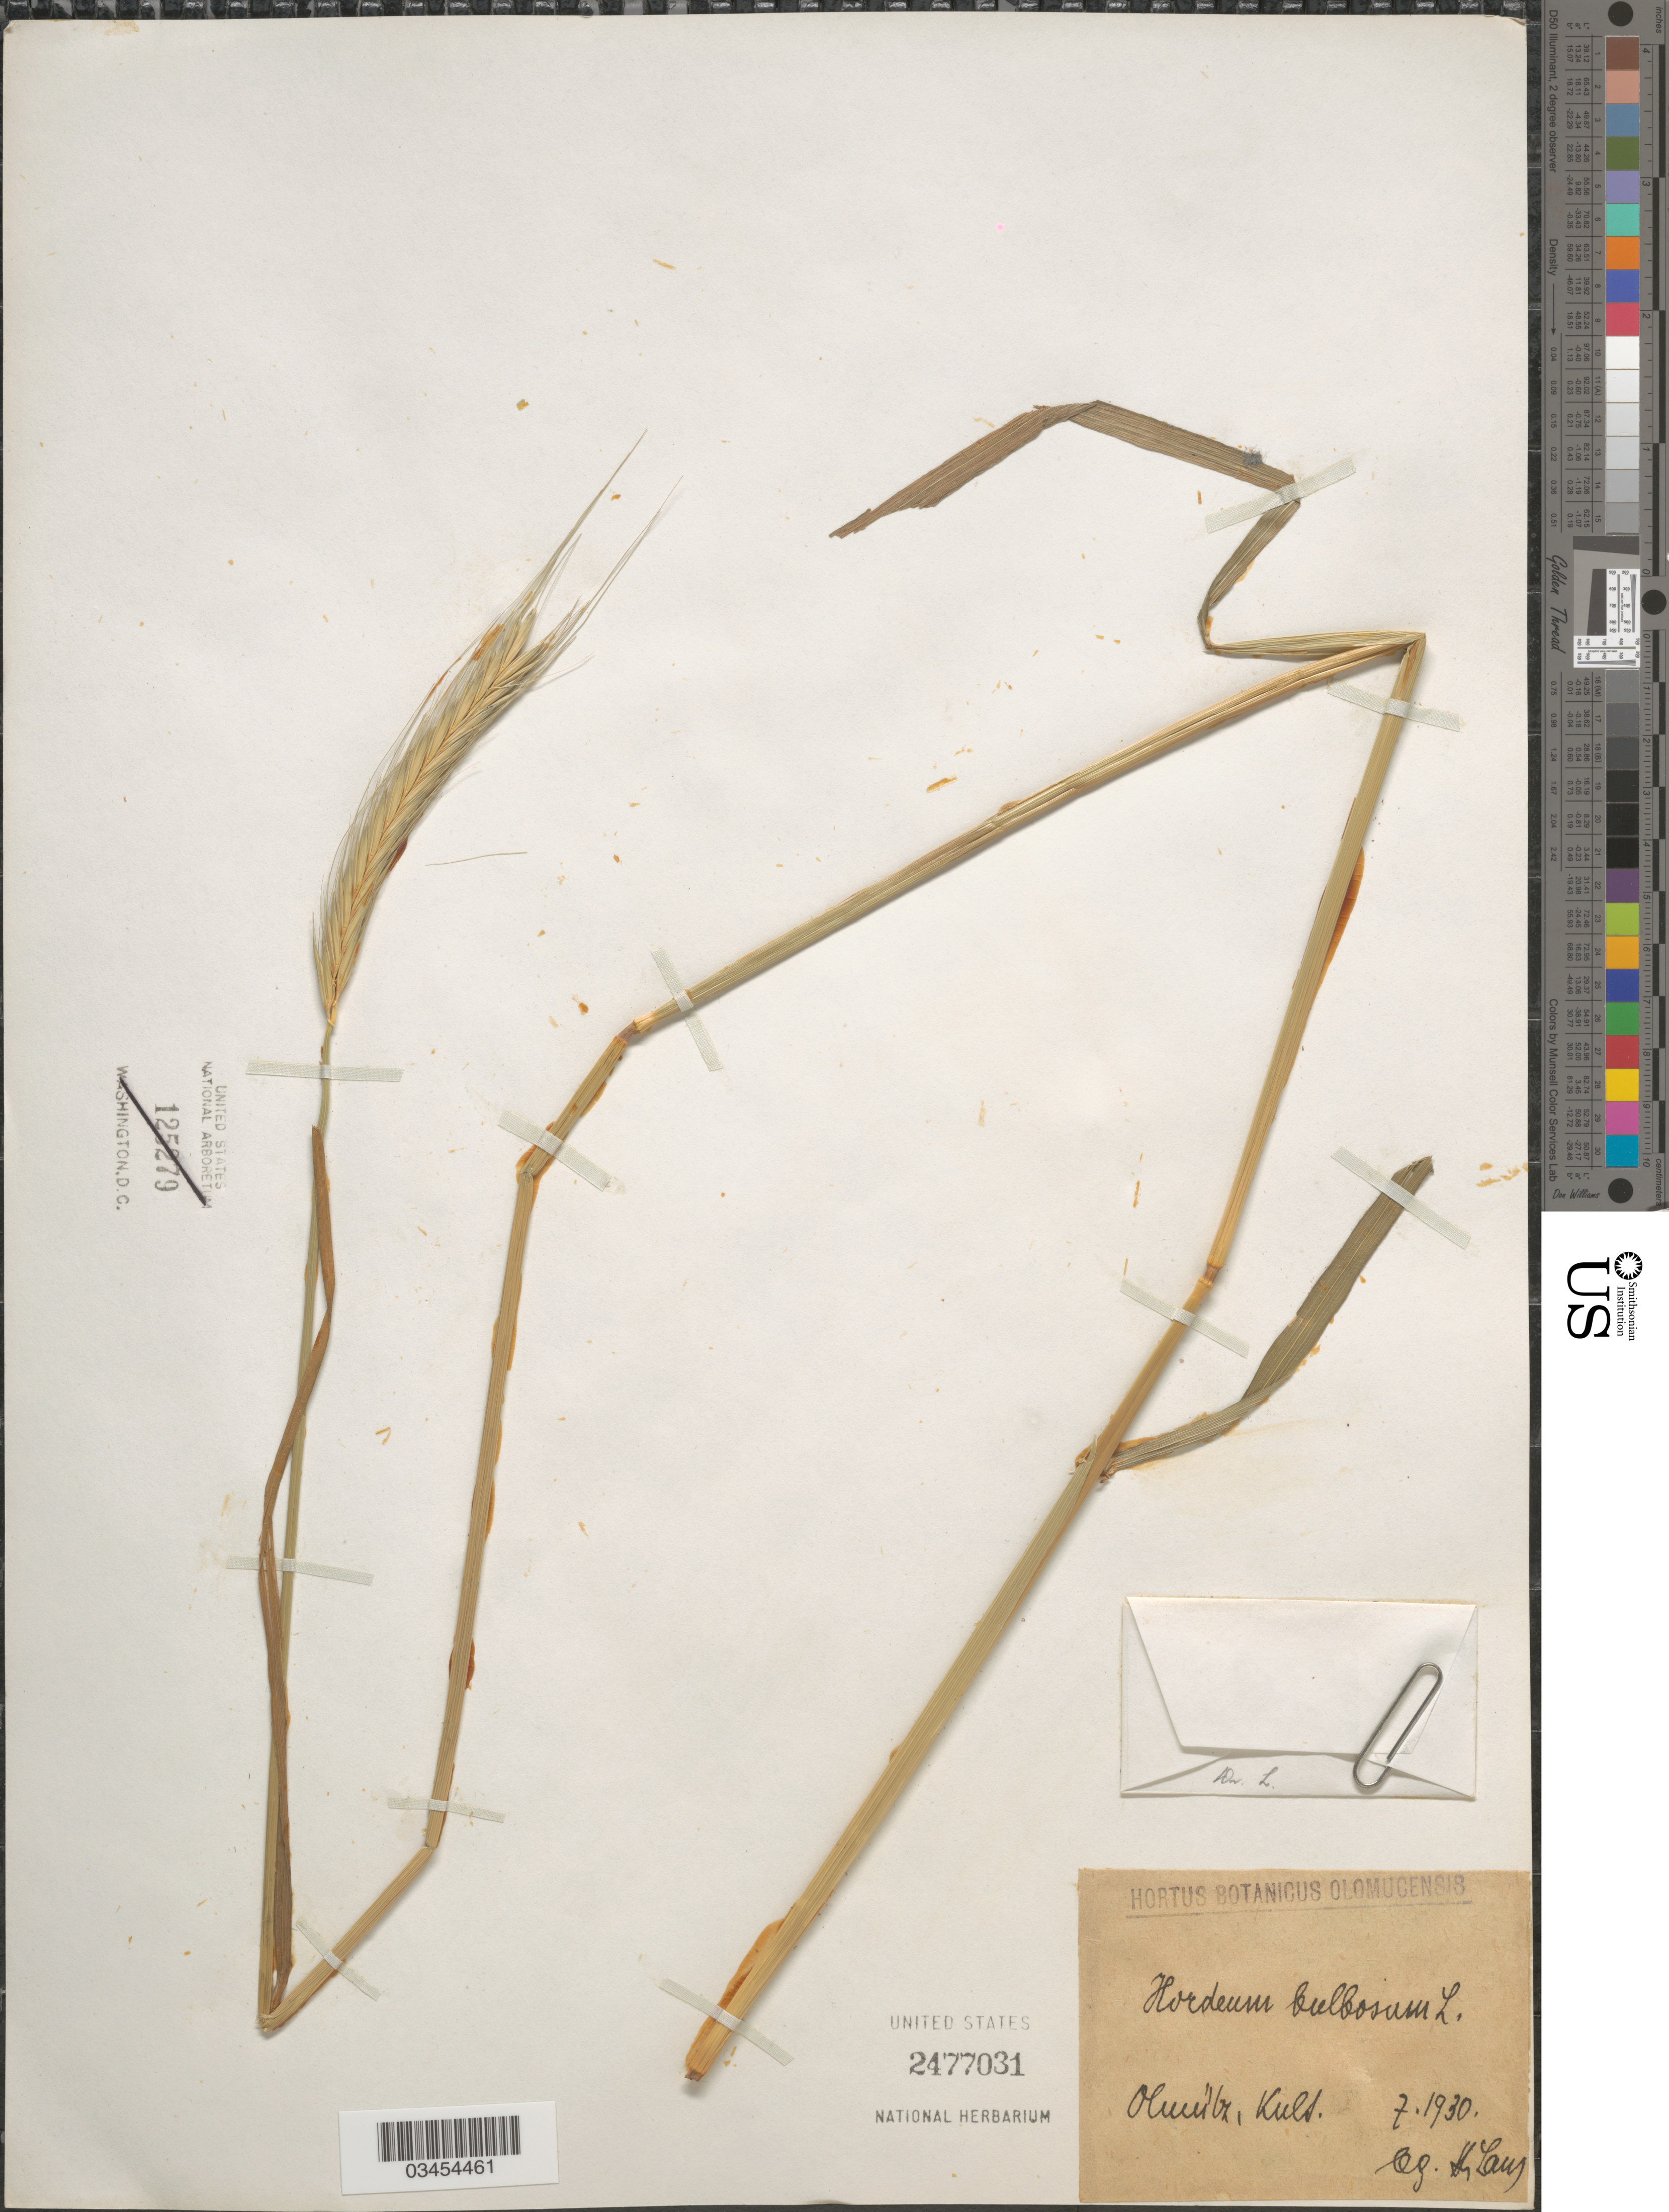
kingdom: Plantae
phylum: Tracheophyta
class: Liliopsida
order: Poales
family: Poaceae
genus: Hordeum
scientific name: Hordeum bulbosum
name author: L.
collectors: H. Laus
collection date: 1930-07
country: Czechia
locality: Olmütz.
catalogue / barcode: US 2477031